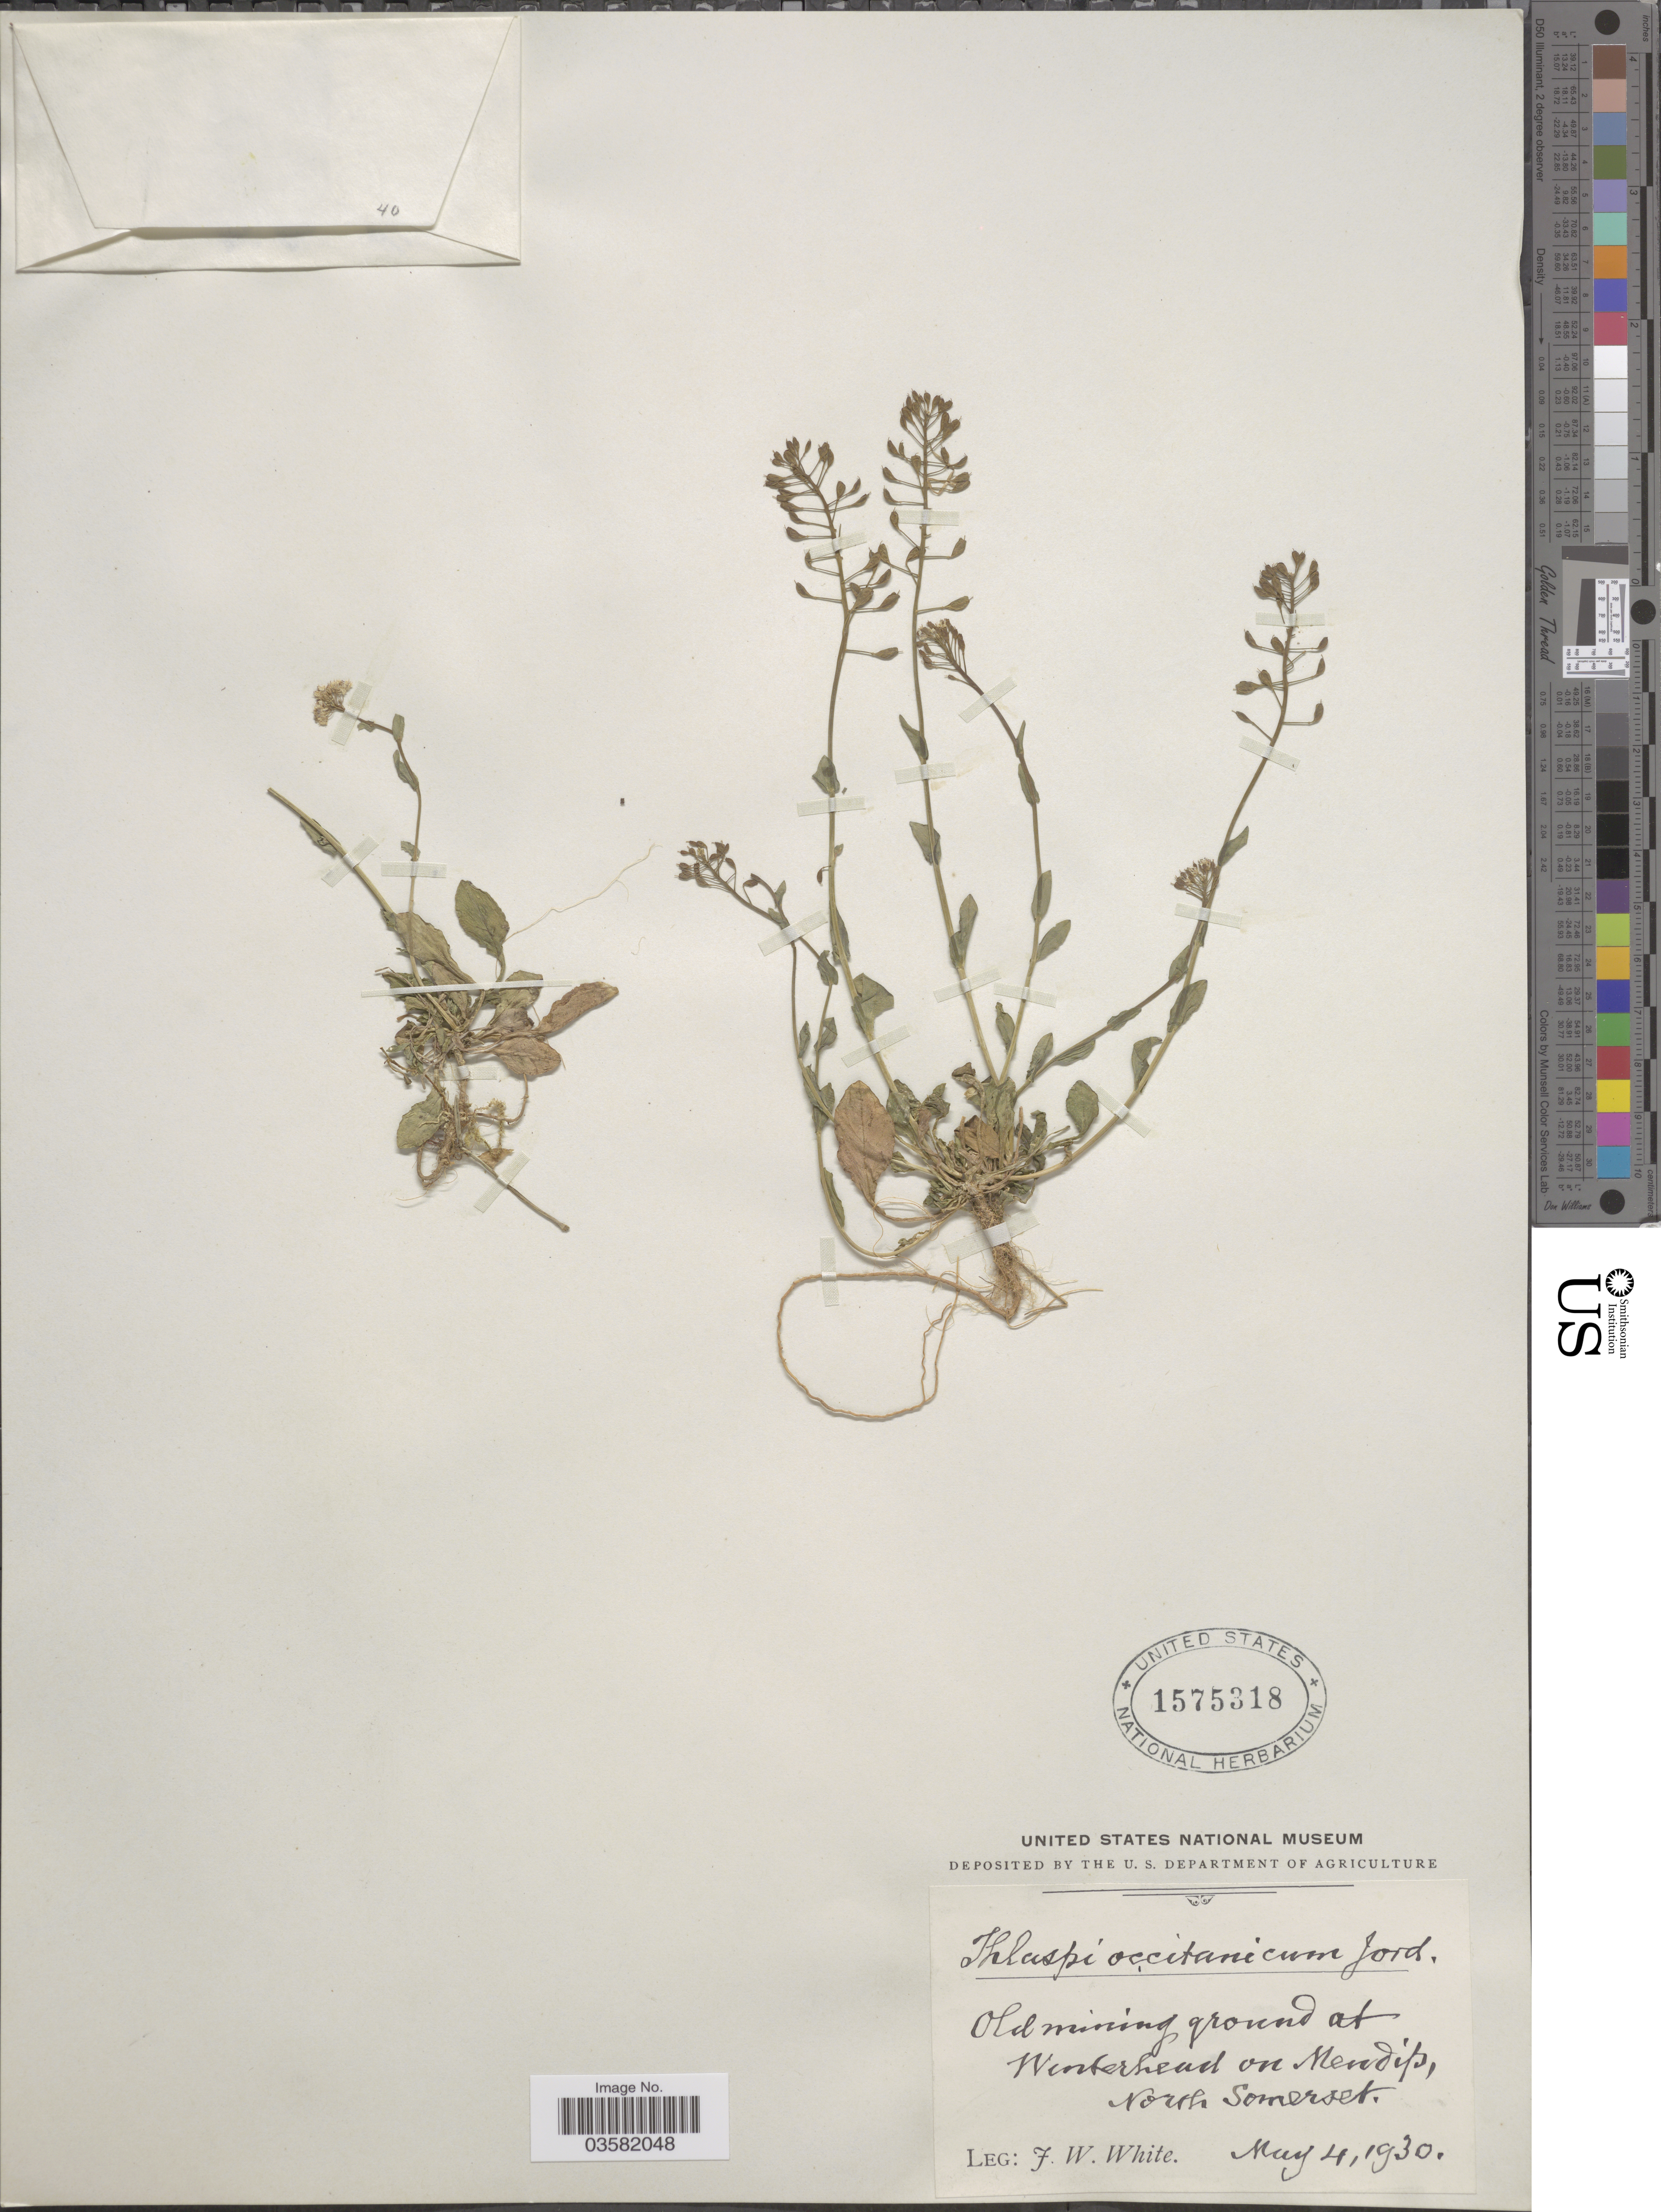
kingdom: Plantae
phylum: Tracheophyta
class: Magnoliopsida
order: Brassicales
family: Brassicaceae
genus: Thlaspi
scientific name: Thlaspi occitanicum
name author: Jord.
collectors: F. White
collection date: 1930-05-04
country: United Kingdom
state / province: England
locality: Old mining ground at Winterhead on Mendip, North Somerset.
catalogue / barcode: US 1575318